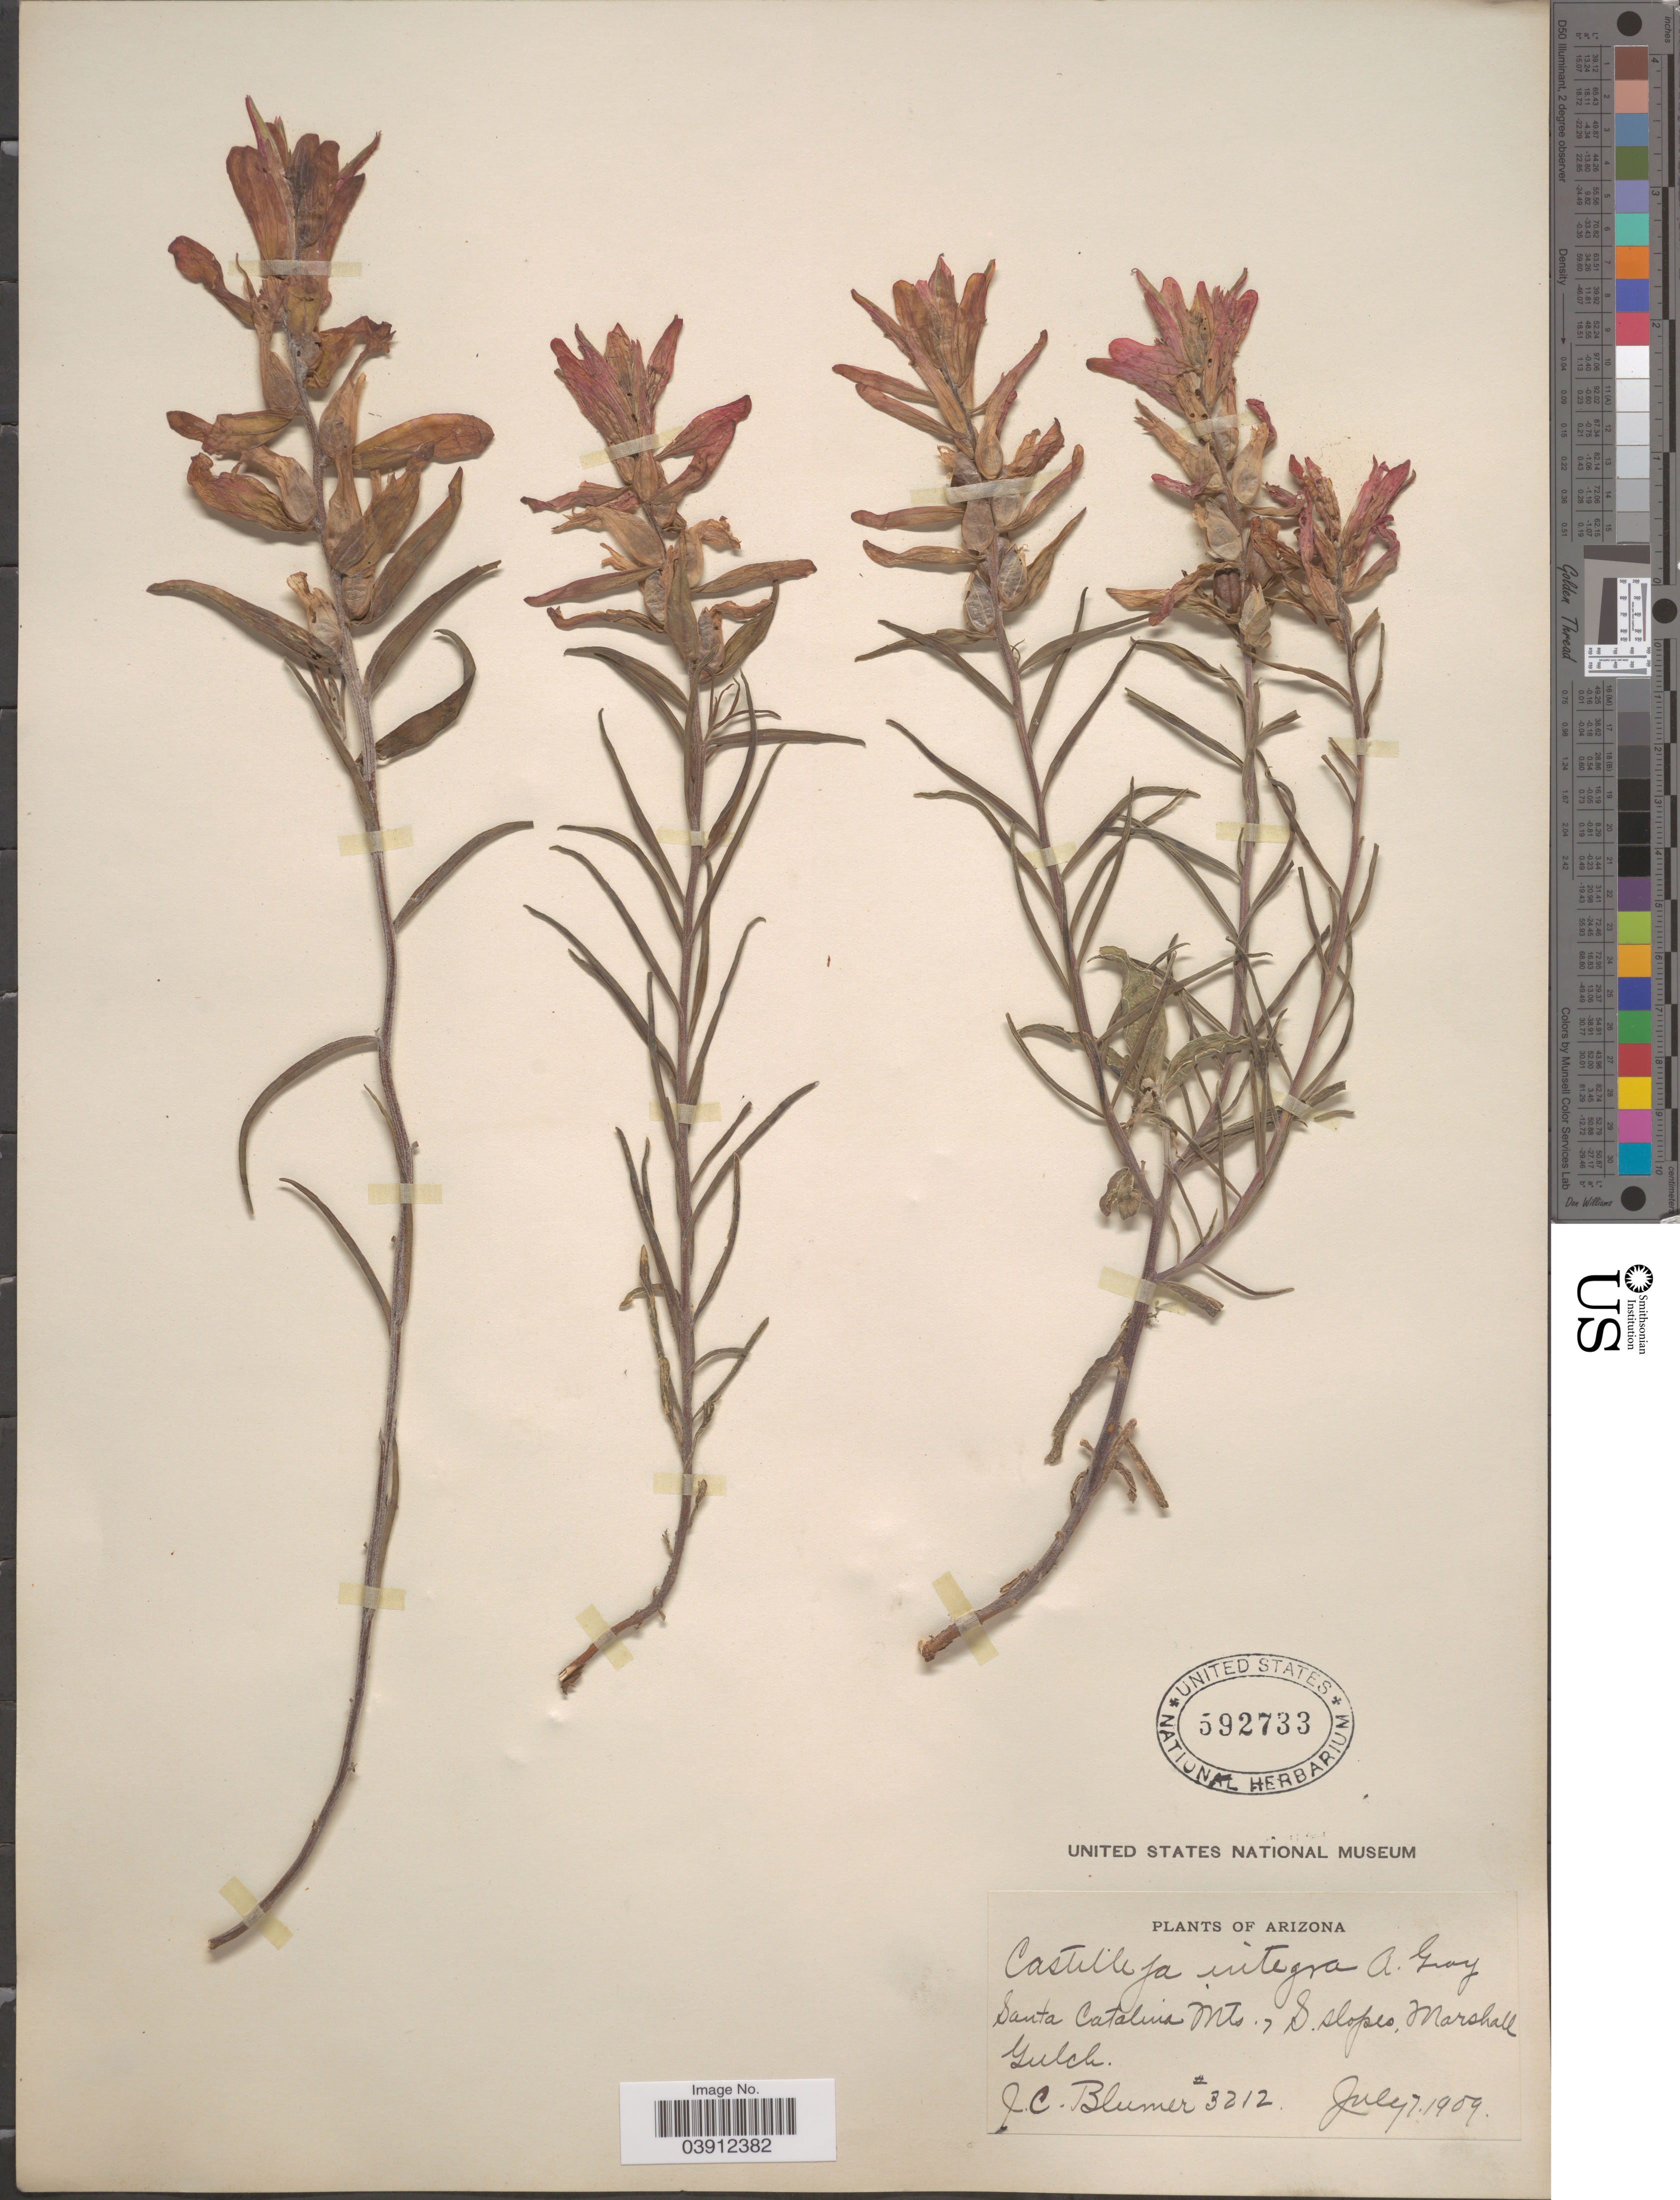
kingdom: Plantae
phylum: Tracheophyta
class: Magnoliopsida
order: Lamiales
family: Orobanchaceae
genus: Castilleja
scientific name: Castilleja integra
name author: A. Gray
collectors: J. C. Blumer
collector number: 3212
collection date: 1909-07-07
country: United States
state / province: Arizona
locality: Santa Catalina Mts., S. slopes, Marshall Gulch.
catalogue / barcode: US 592733